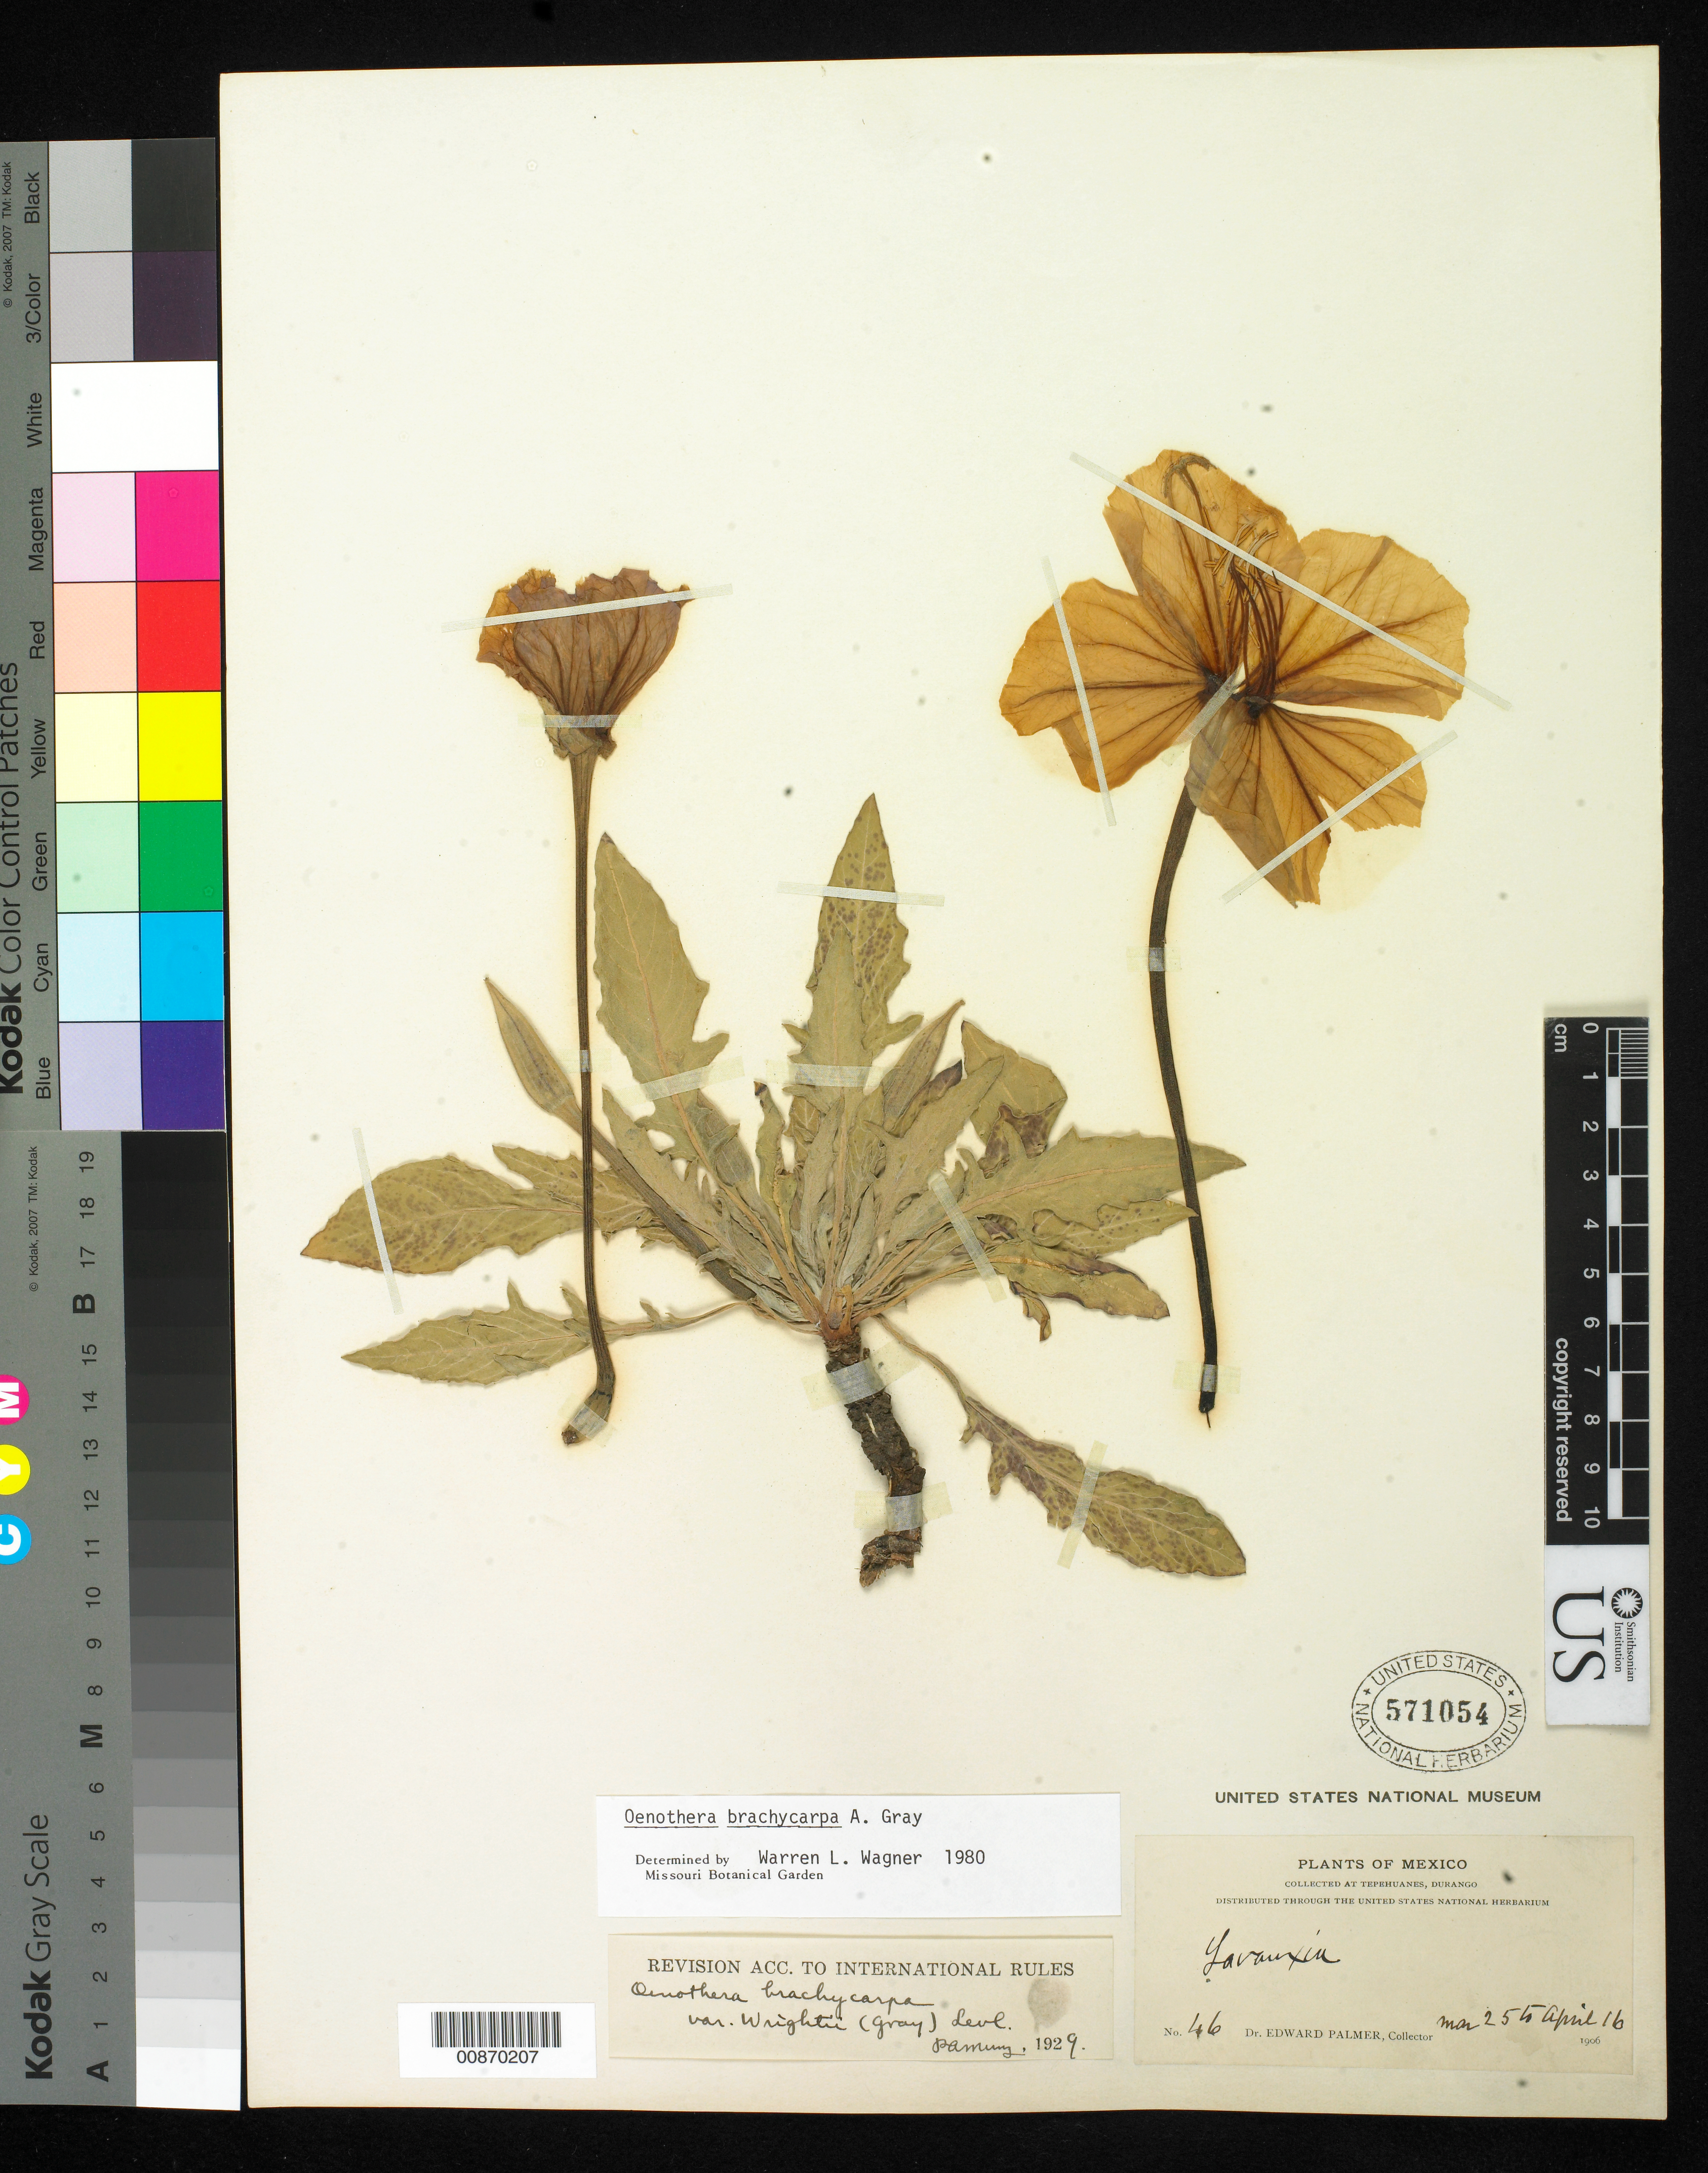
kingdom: Plantae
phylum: Tracheophyta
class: Magnoliopsida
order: Myrtales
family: Onagraceae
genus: Oenothera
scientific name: Oenothera brachycarpa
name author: A. Gray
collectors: E. Palmer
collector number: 46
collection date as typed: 25 Mar 1906 to 16 Apr 1906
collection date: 1906-03-25/1906-04-16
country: Mexico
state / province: Durango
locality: Tepehuanes, Durango.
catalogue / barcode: US 571054